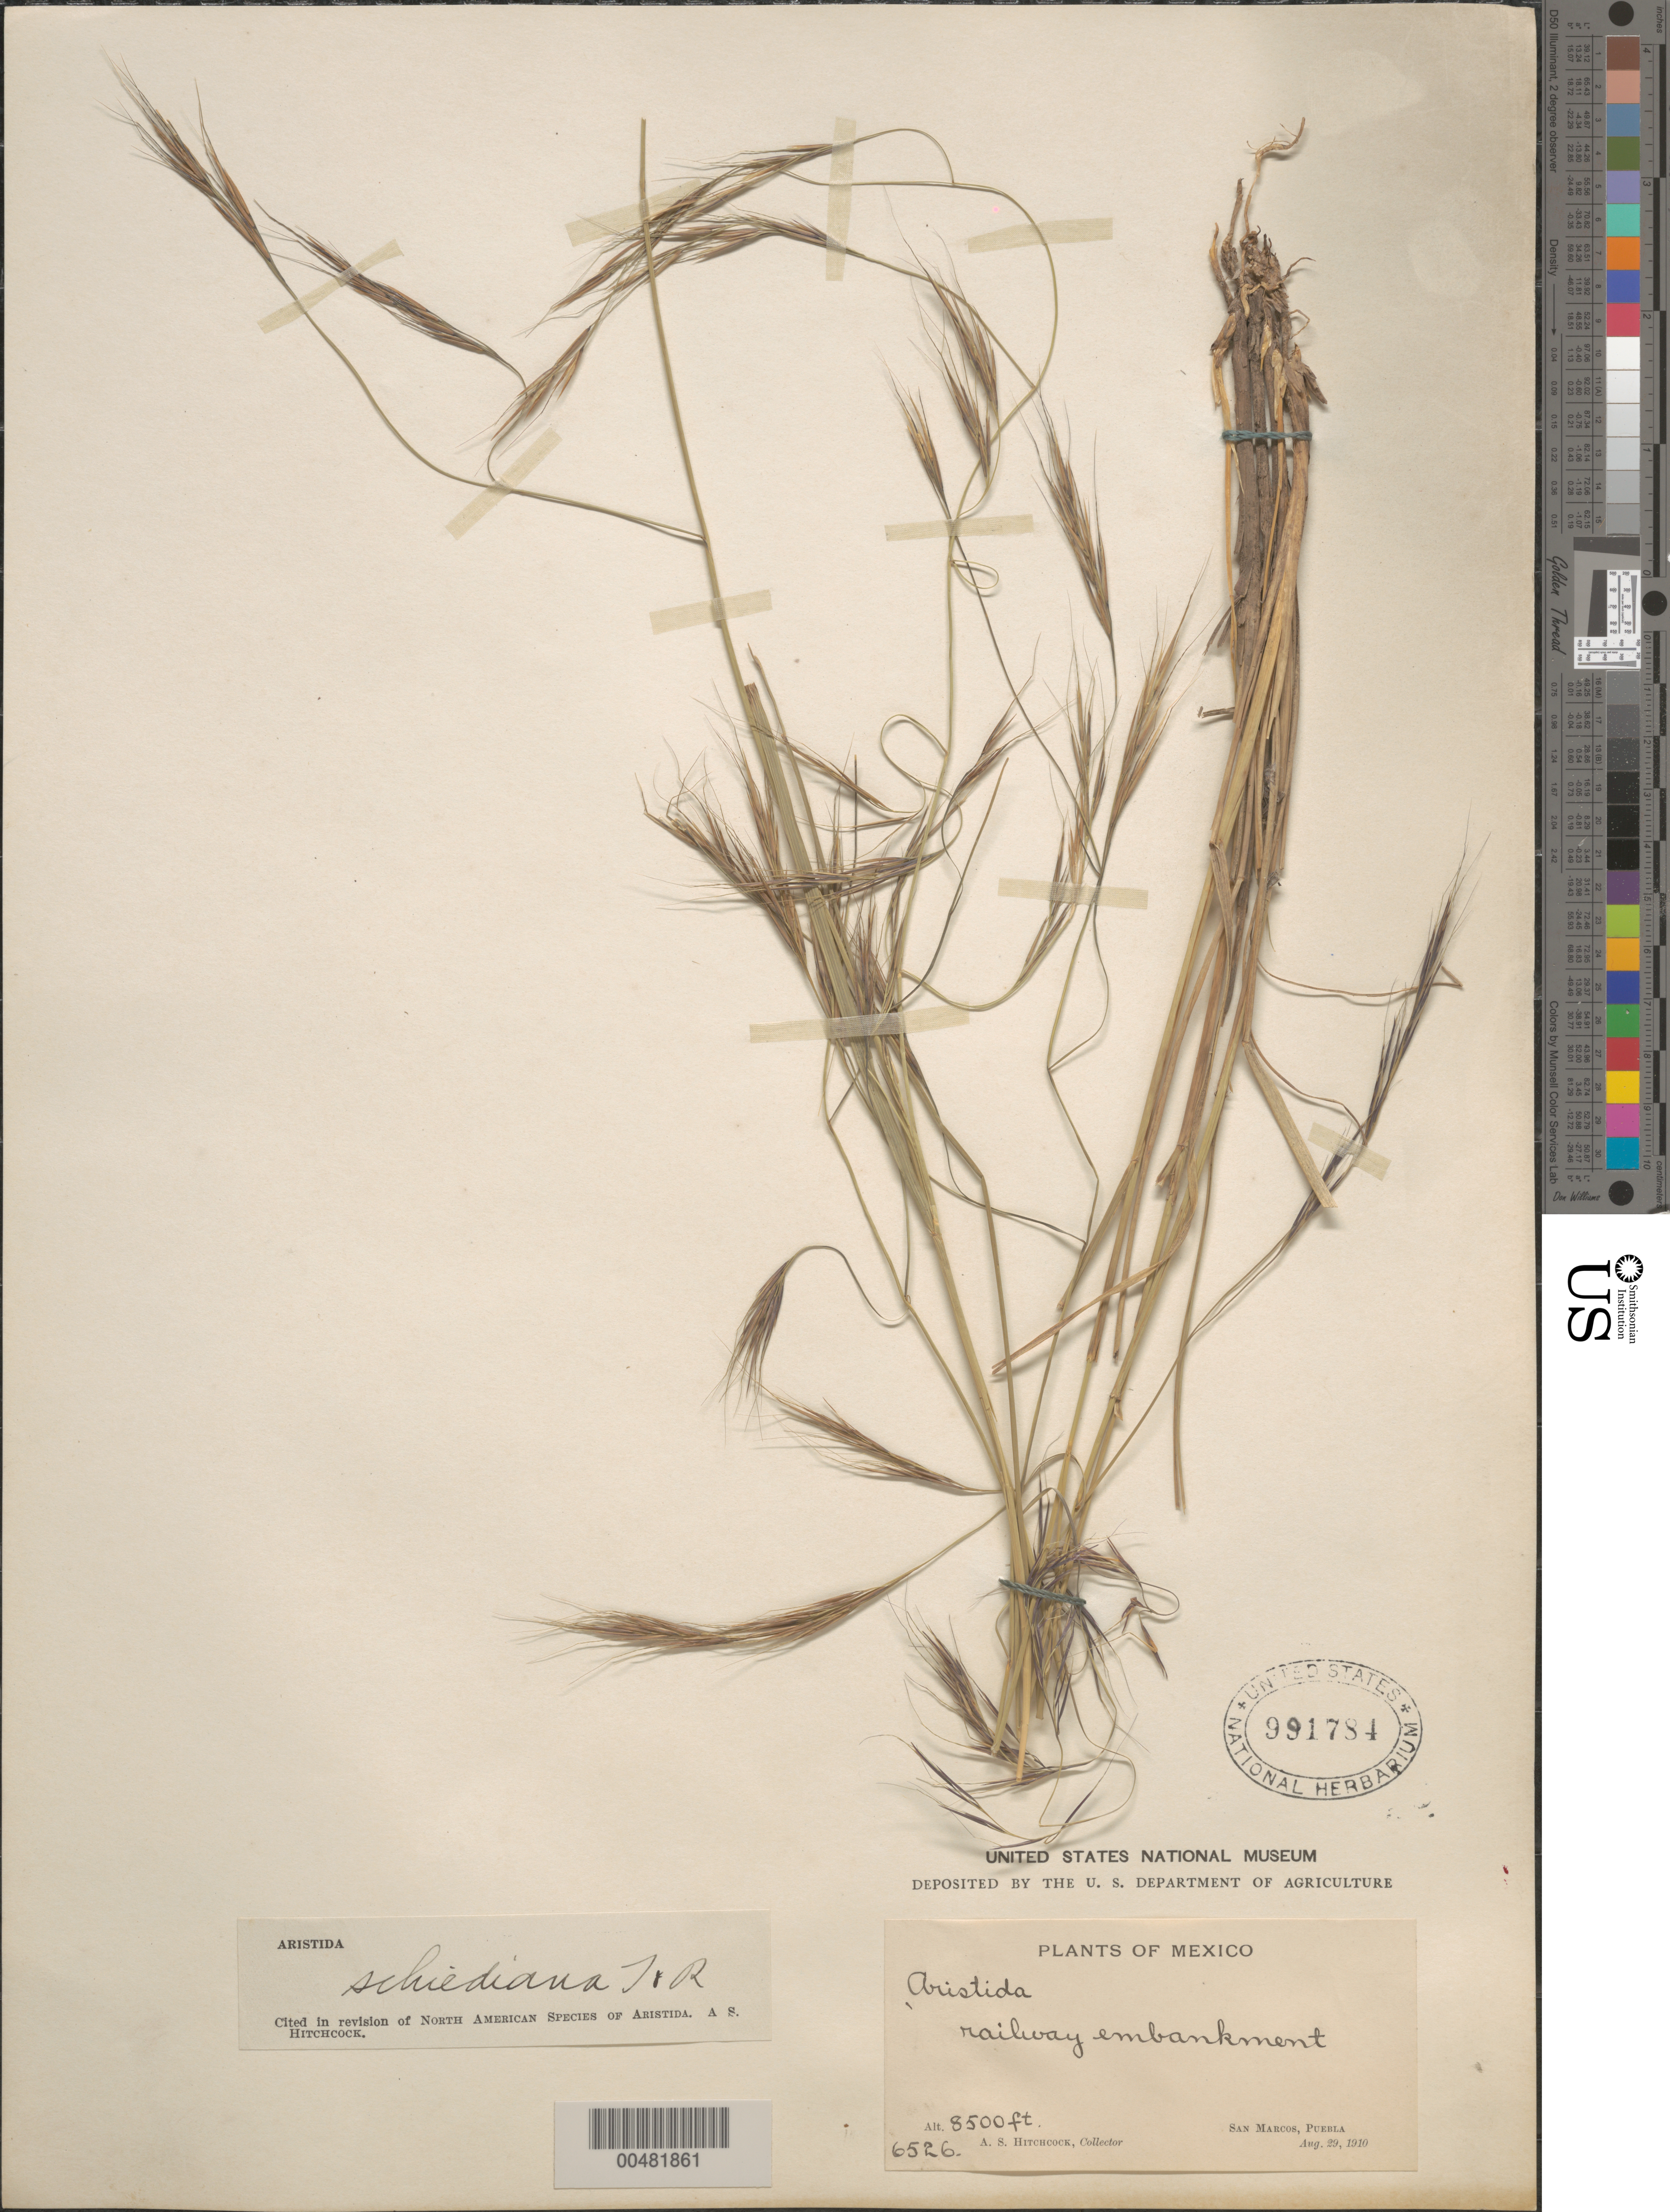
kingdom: Plantae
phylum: Tracheophyta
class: Liliopsida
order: Poales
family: Poaceae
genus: Aristida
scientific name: Aristida schiedeana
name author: Trin. & Rupr.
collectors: A. S. Hitchcock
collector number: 6526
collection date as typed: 29 Aug 1910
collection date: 1910-08-29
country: Mexico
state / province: Puebla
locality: San Marcos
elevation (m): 2591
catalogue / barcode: US 991784